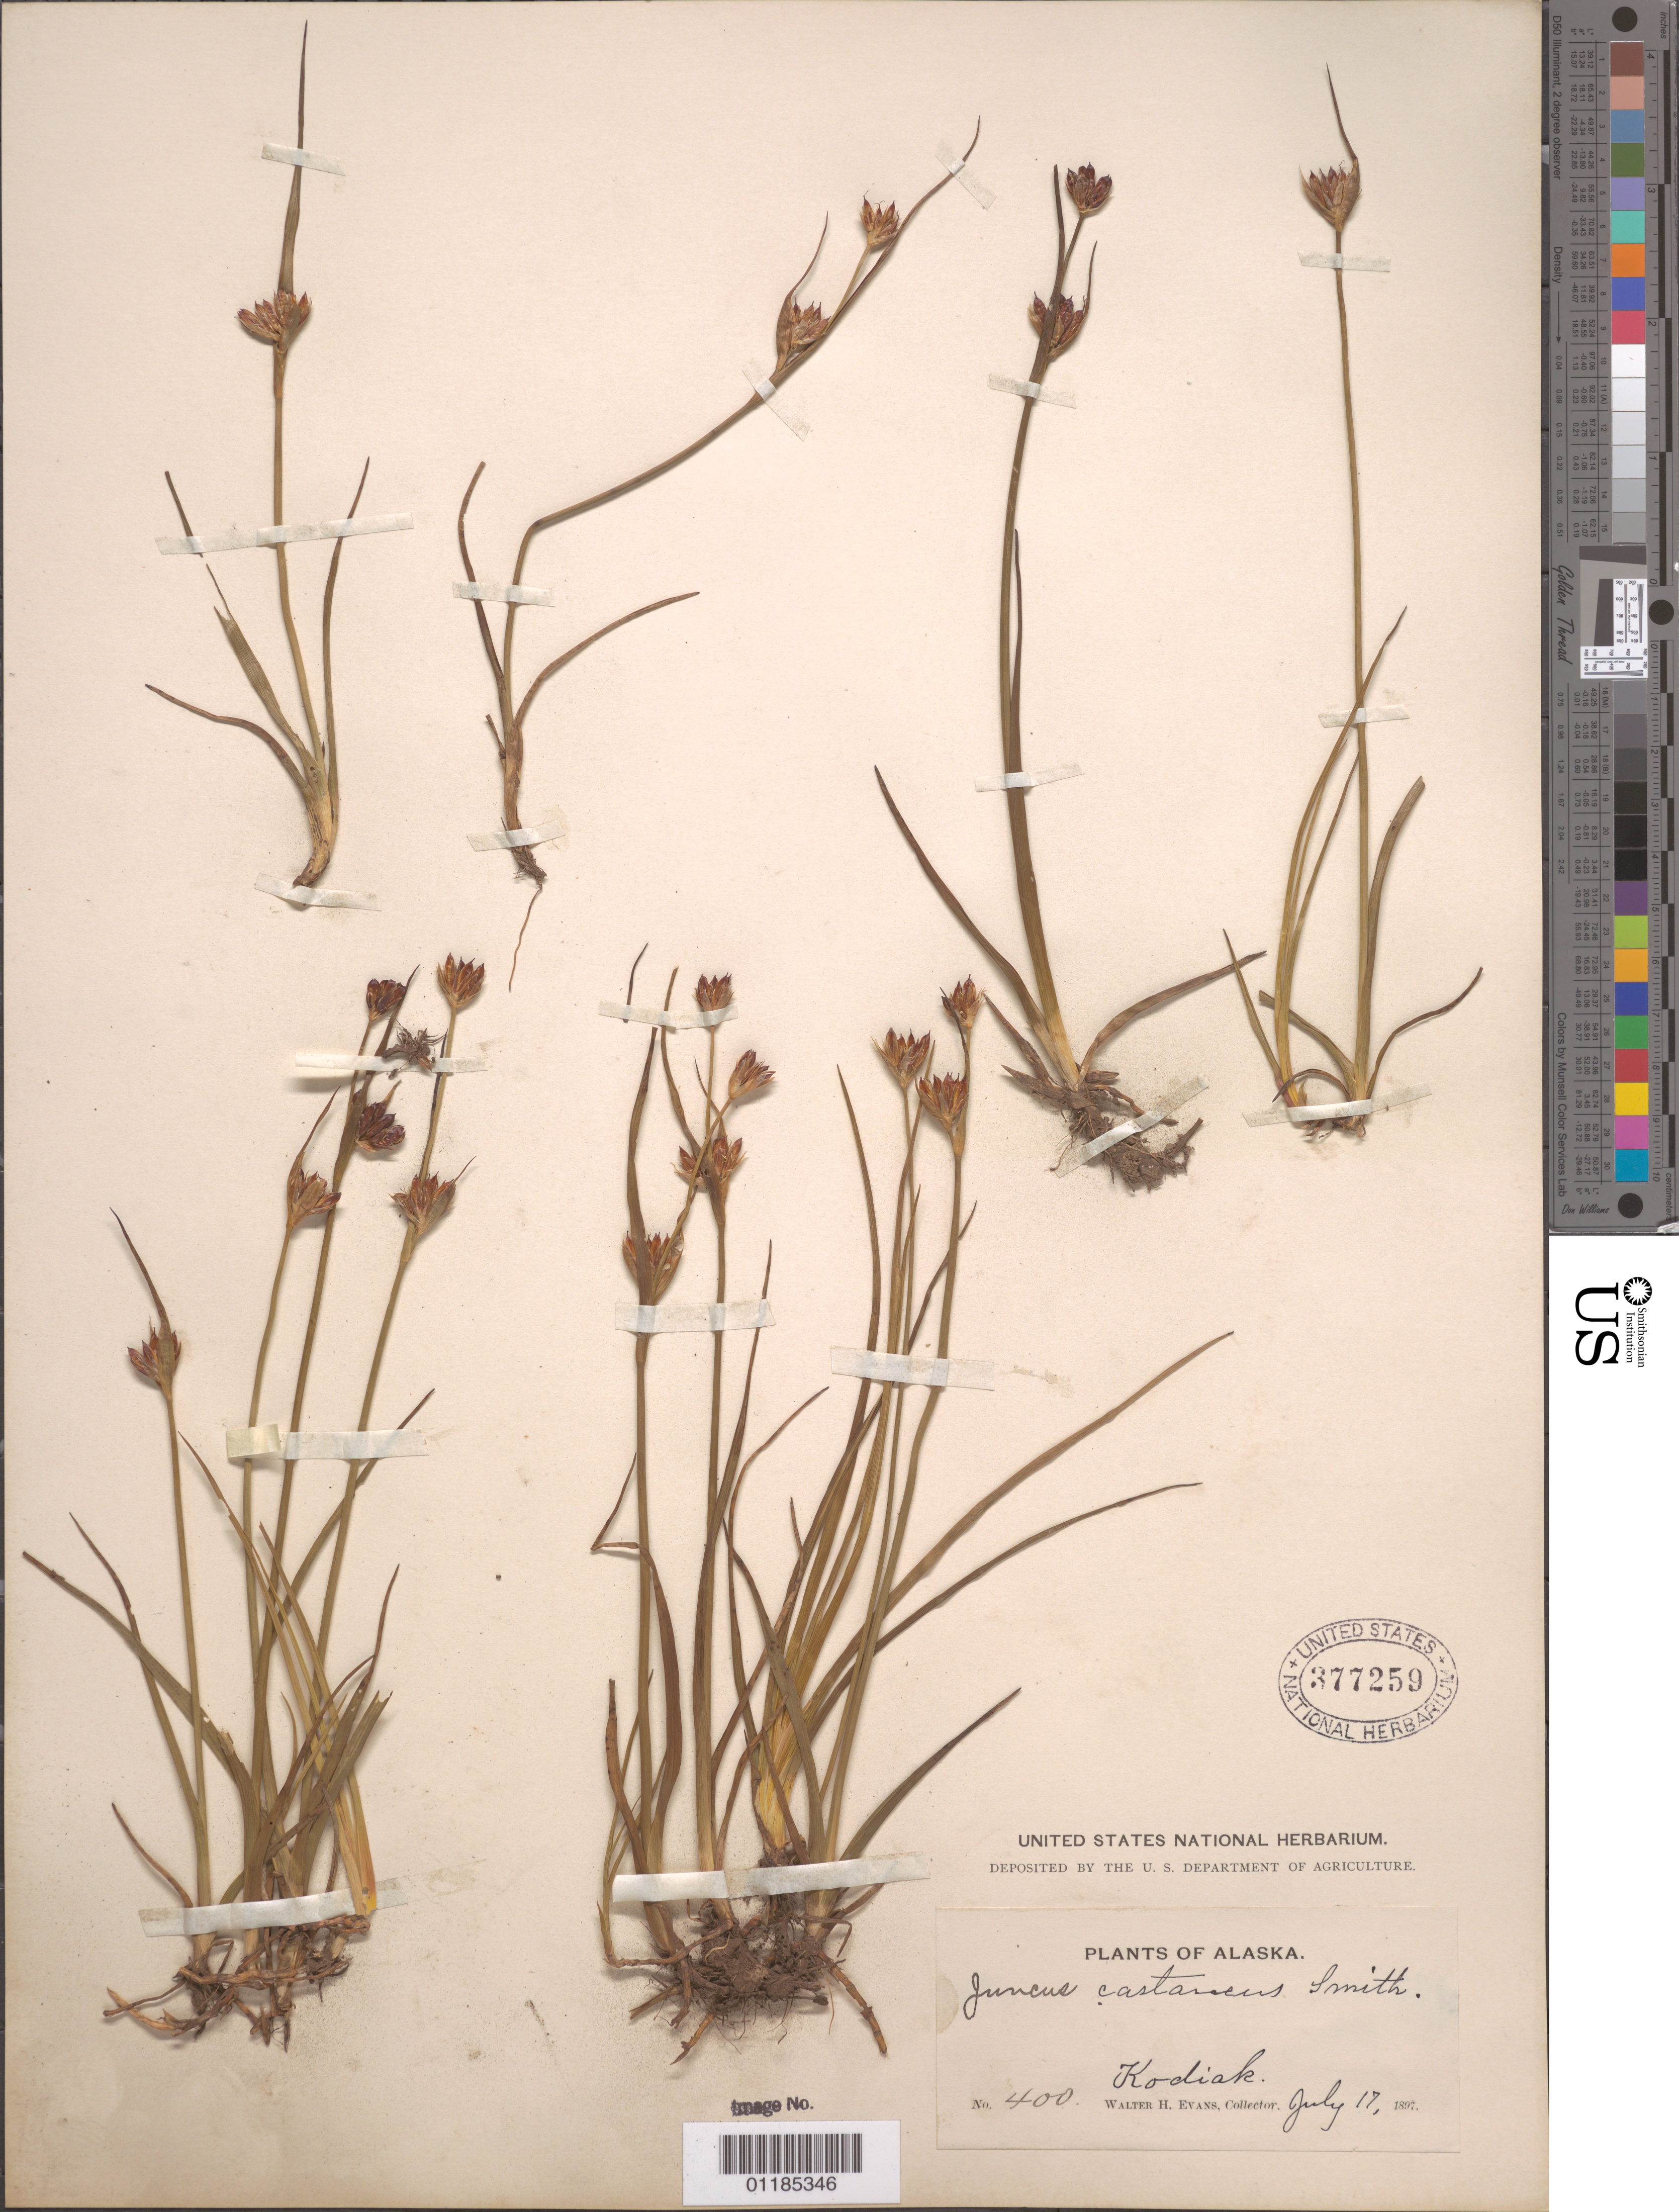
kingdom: Plantae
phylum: Tracheophyta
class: Liliopsida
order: Poales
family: Juncaceae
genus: Juncus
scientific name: Juncus castaneus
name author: Sm.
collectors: W. H. Evans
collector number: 400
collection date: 1897-07-17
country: United States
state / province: Alaska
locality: Kodiak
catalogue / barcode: US 377259